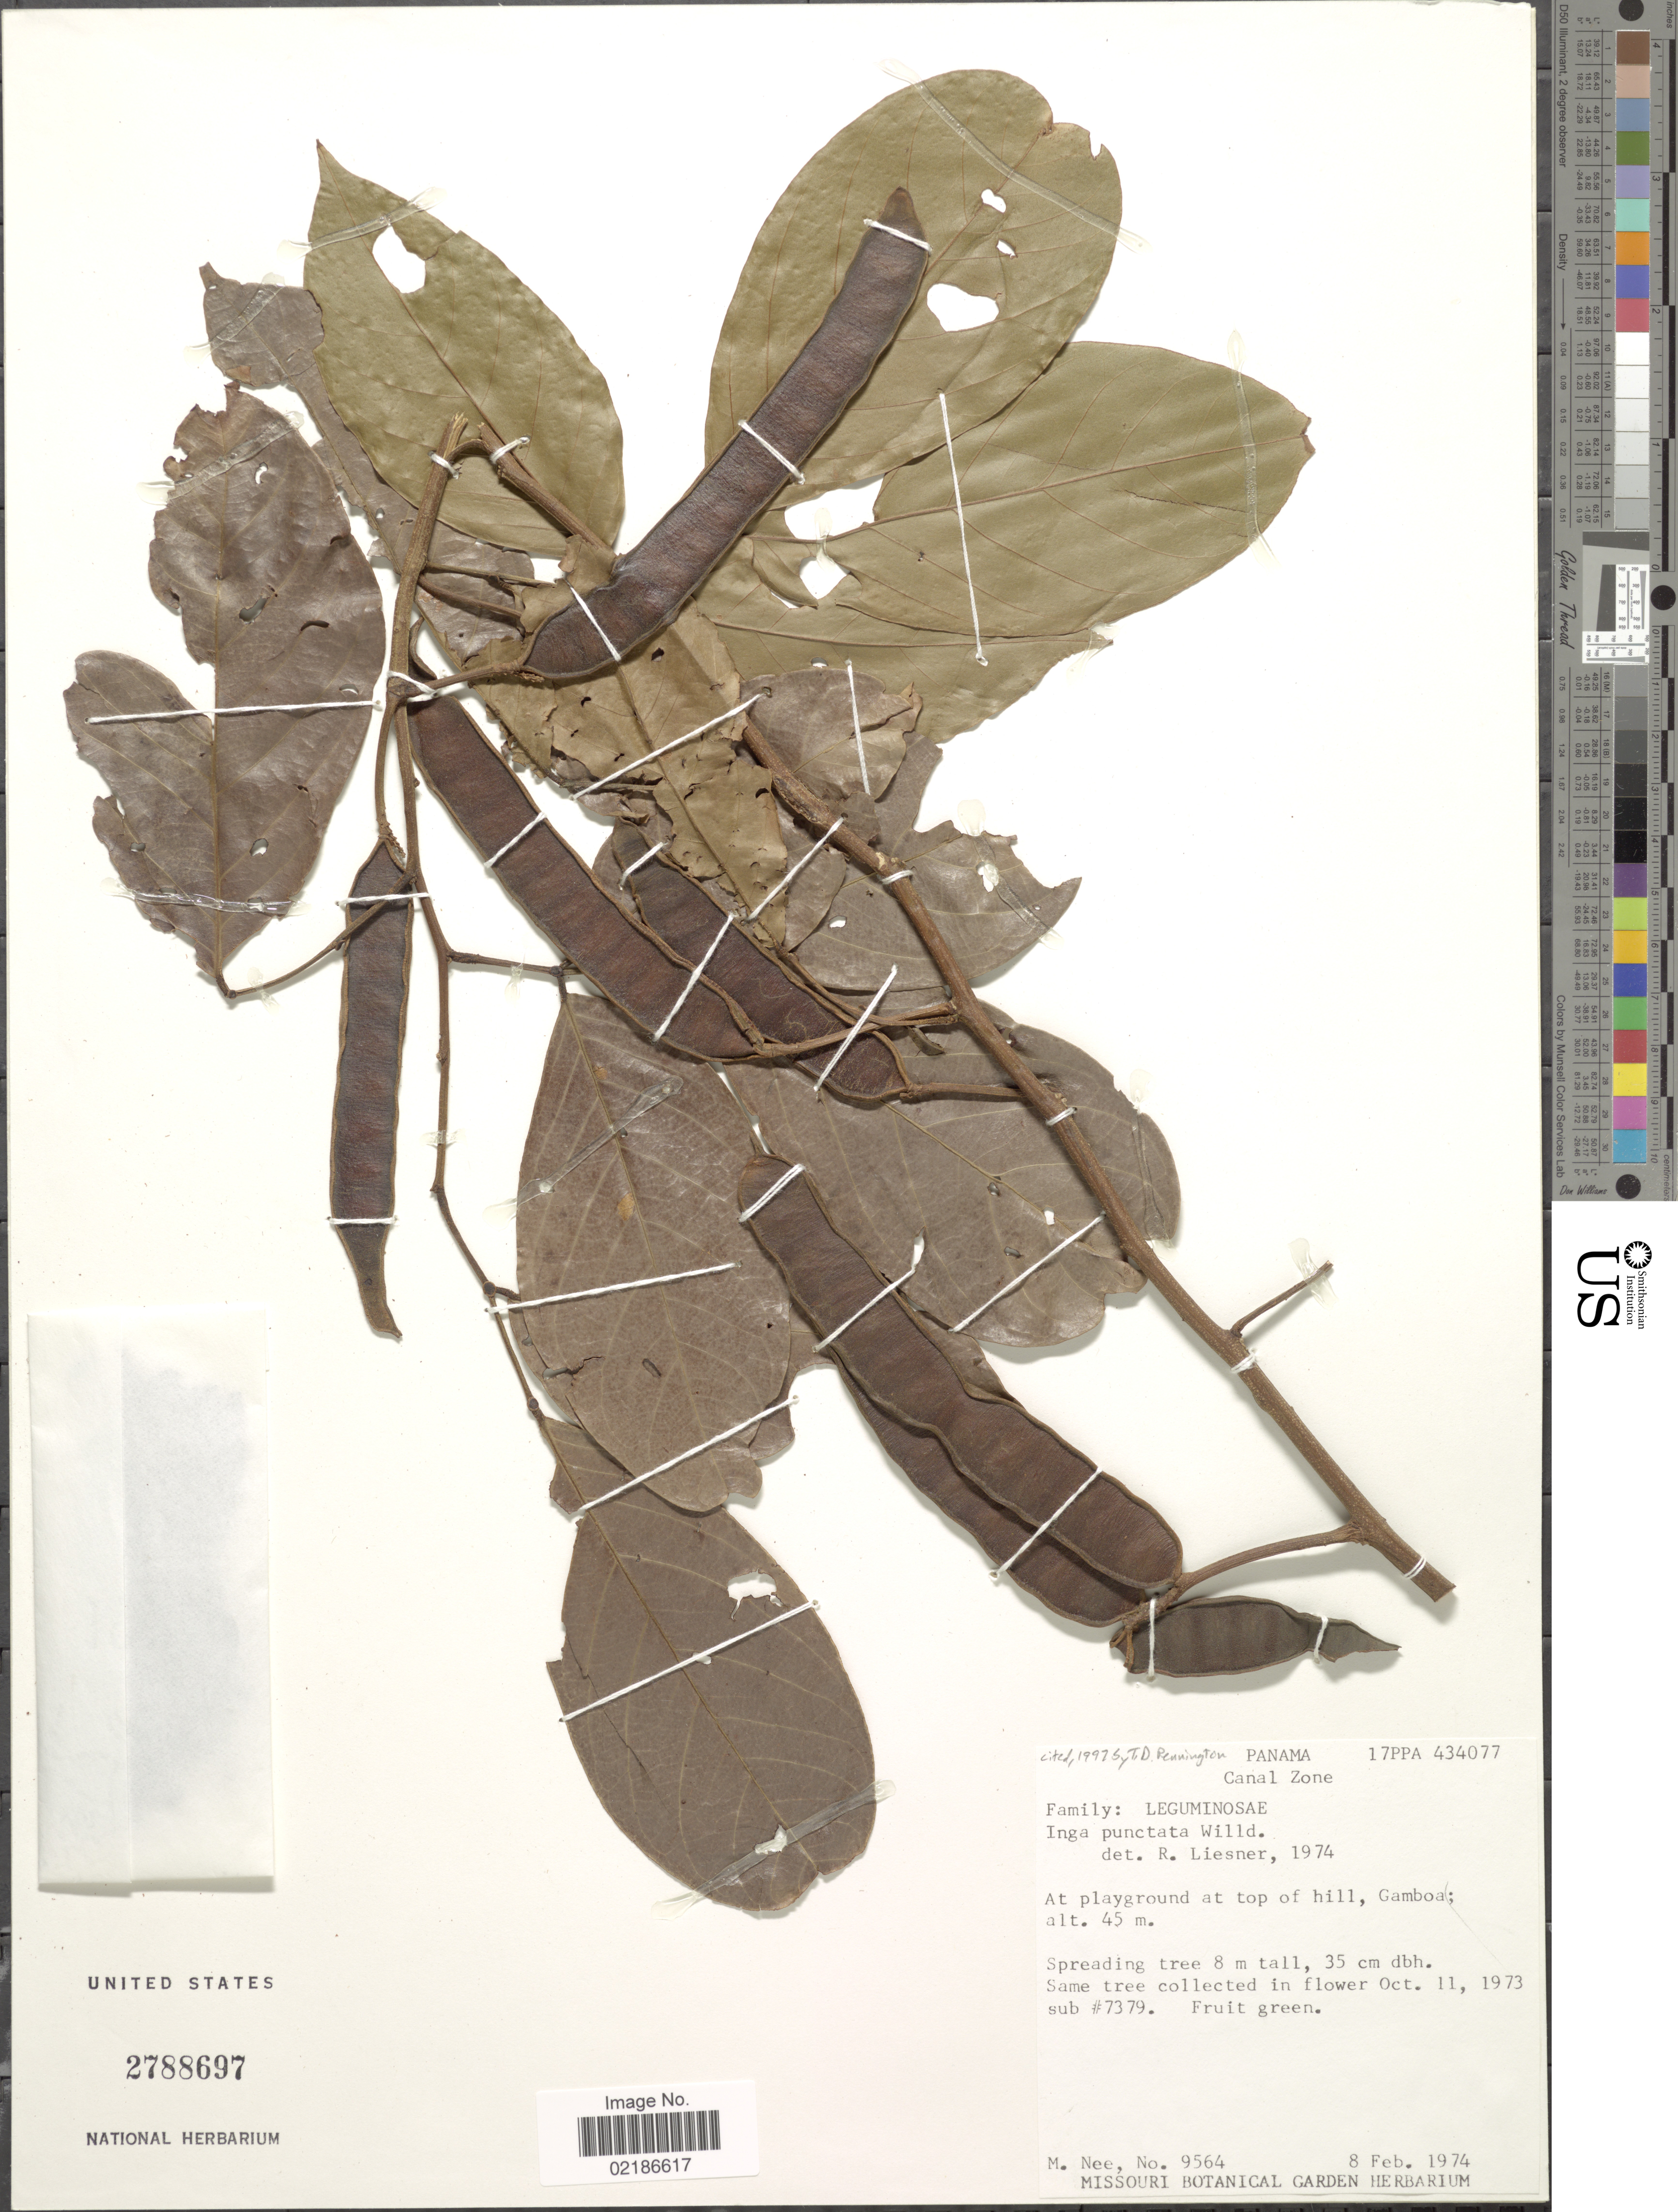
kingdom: Plantae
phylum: Tracheophyta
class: Magnoliopsida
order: Fabales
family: Fabaceae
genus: Inga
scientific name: Inga punctata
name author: Willd.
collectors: M. Nee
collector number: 9564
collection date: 1974-02-08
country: Panama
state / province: Colón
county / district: Canal Zone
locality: Canal Zone, Gamboa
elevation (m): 45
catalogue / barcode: US 2788697